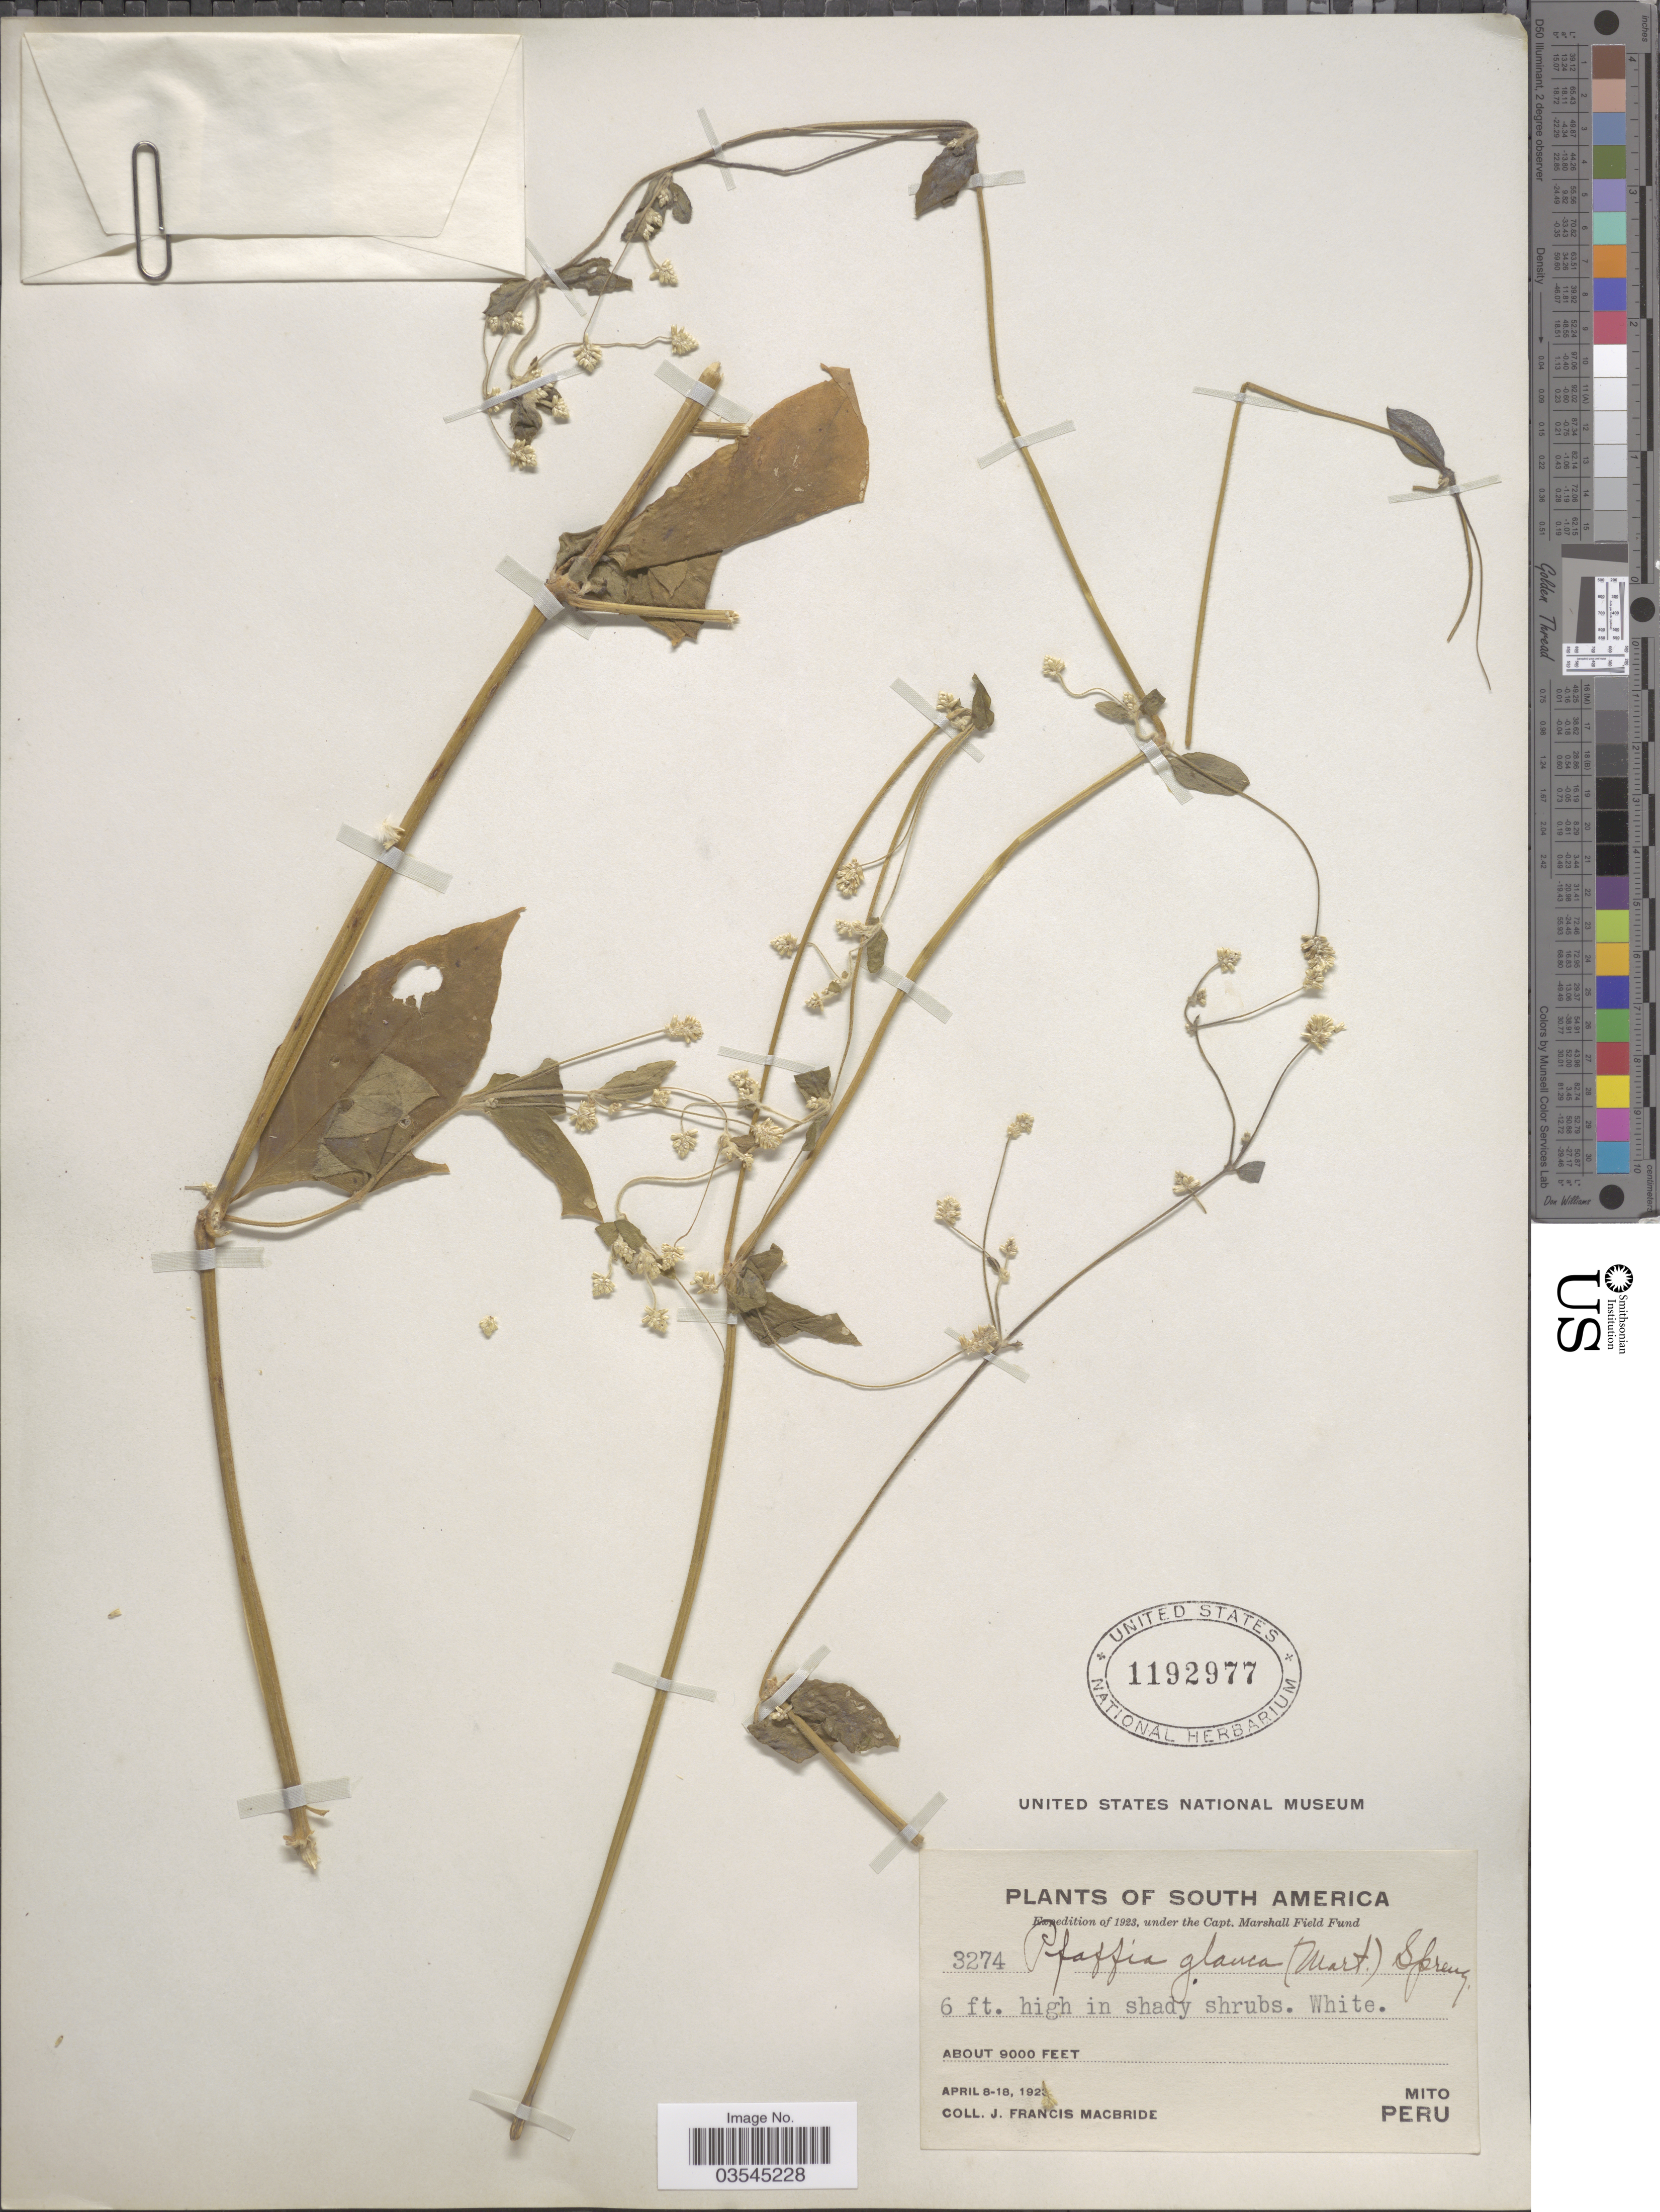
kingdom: Plantae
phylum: Tracheophyta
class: Magnoliopsida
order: Caryophyllales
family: Amaranthaceae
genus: Pfaffia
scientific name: Pfaffia glomerata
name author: (Spreng.) Pedersen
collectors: J. F. Macbride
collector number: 3274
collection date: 1923-04-08/1923-04-18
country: Peru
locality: Mito.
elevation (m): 2743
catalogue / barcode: US 1192977